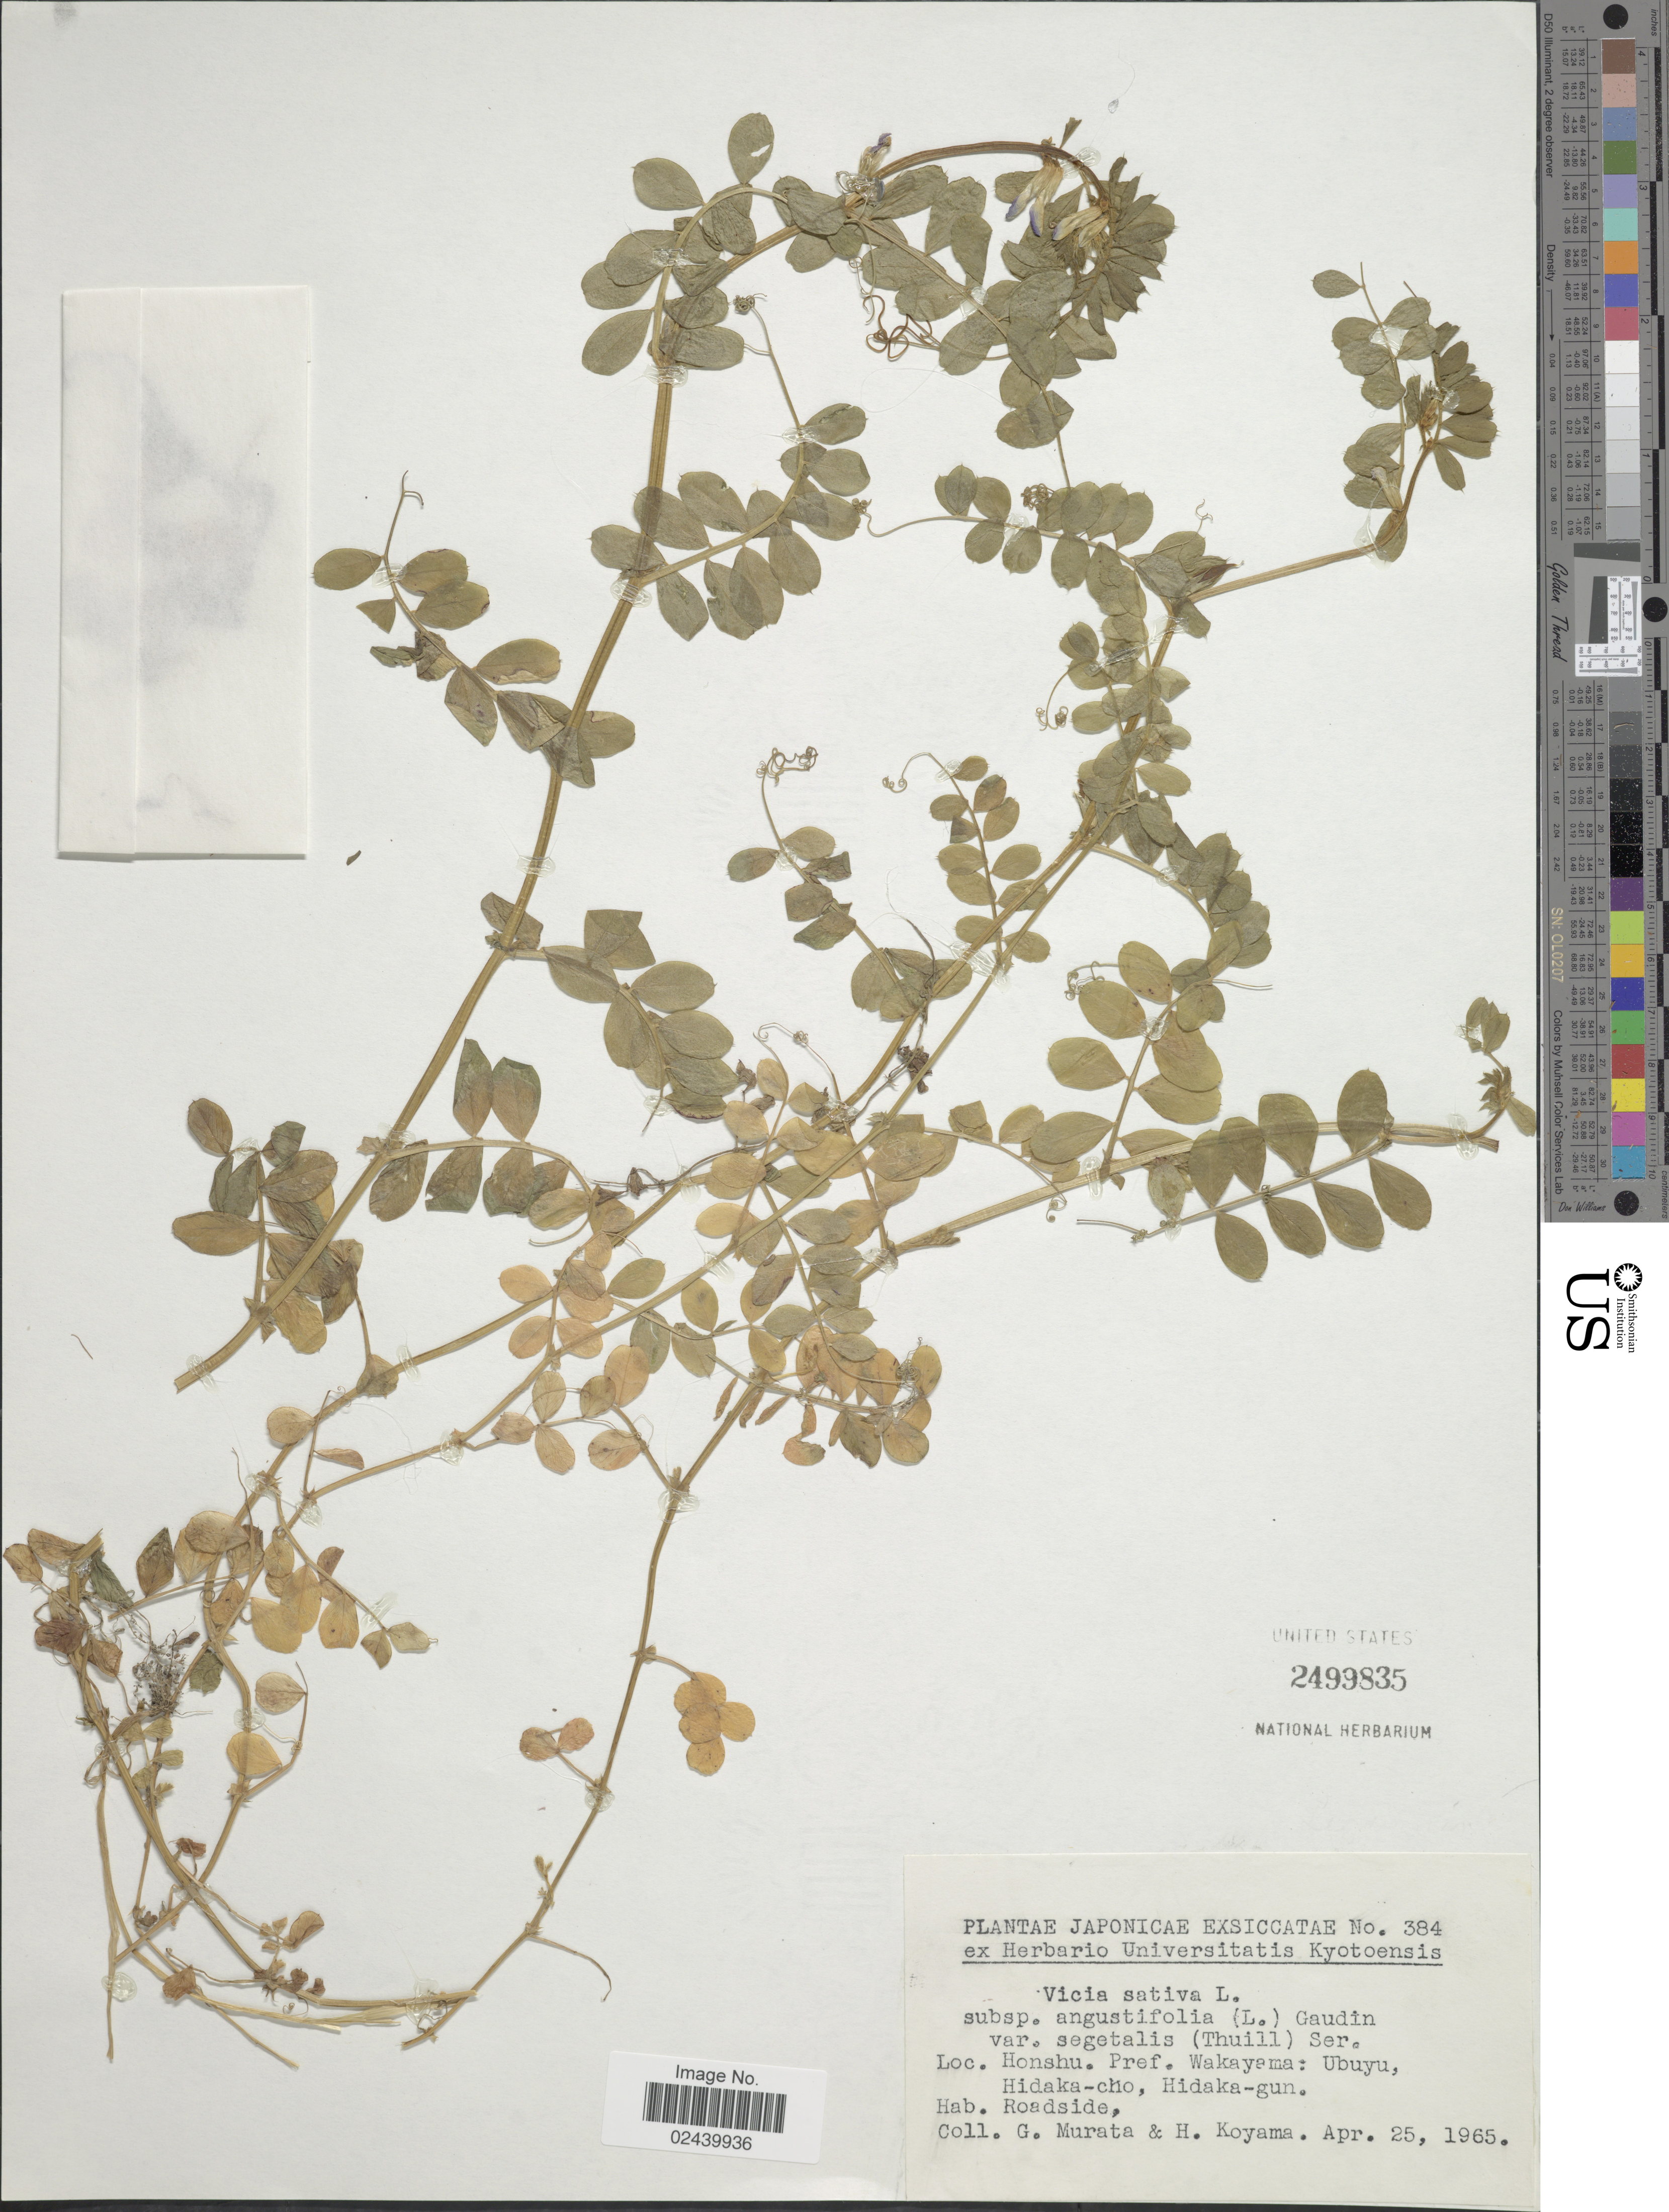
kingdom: Plantae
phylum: Tracheophyta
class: Magnoliopsida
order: Fabales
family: Fabaceae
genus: Vicia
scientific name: Vicia sativa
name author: L.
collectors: G. Murata & H. Koyama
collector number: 384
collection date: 1965-04-25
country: Japan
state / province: Wakayama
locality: Honshu: Ubuyu, Hidaka-cho, Hidaka-gun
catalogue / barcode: US 2499835